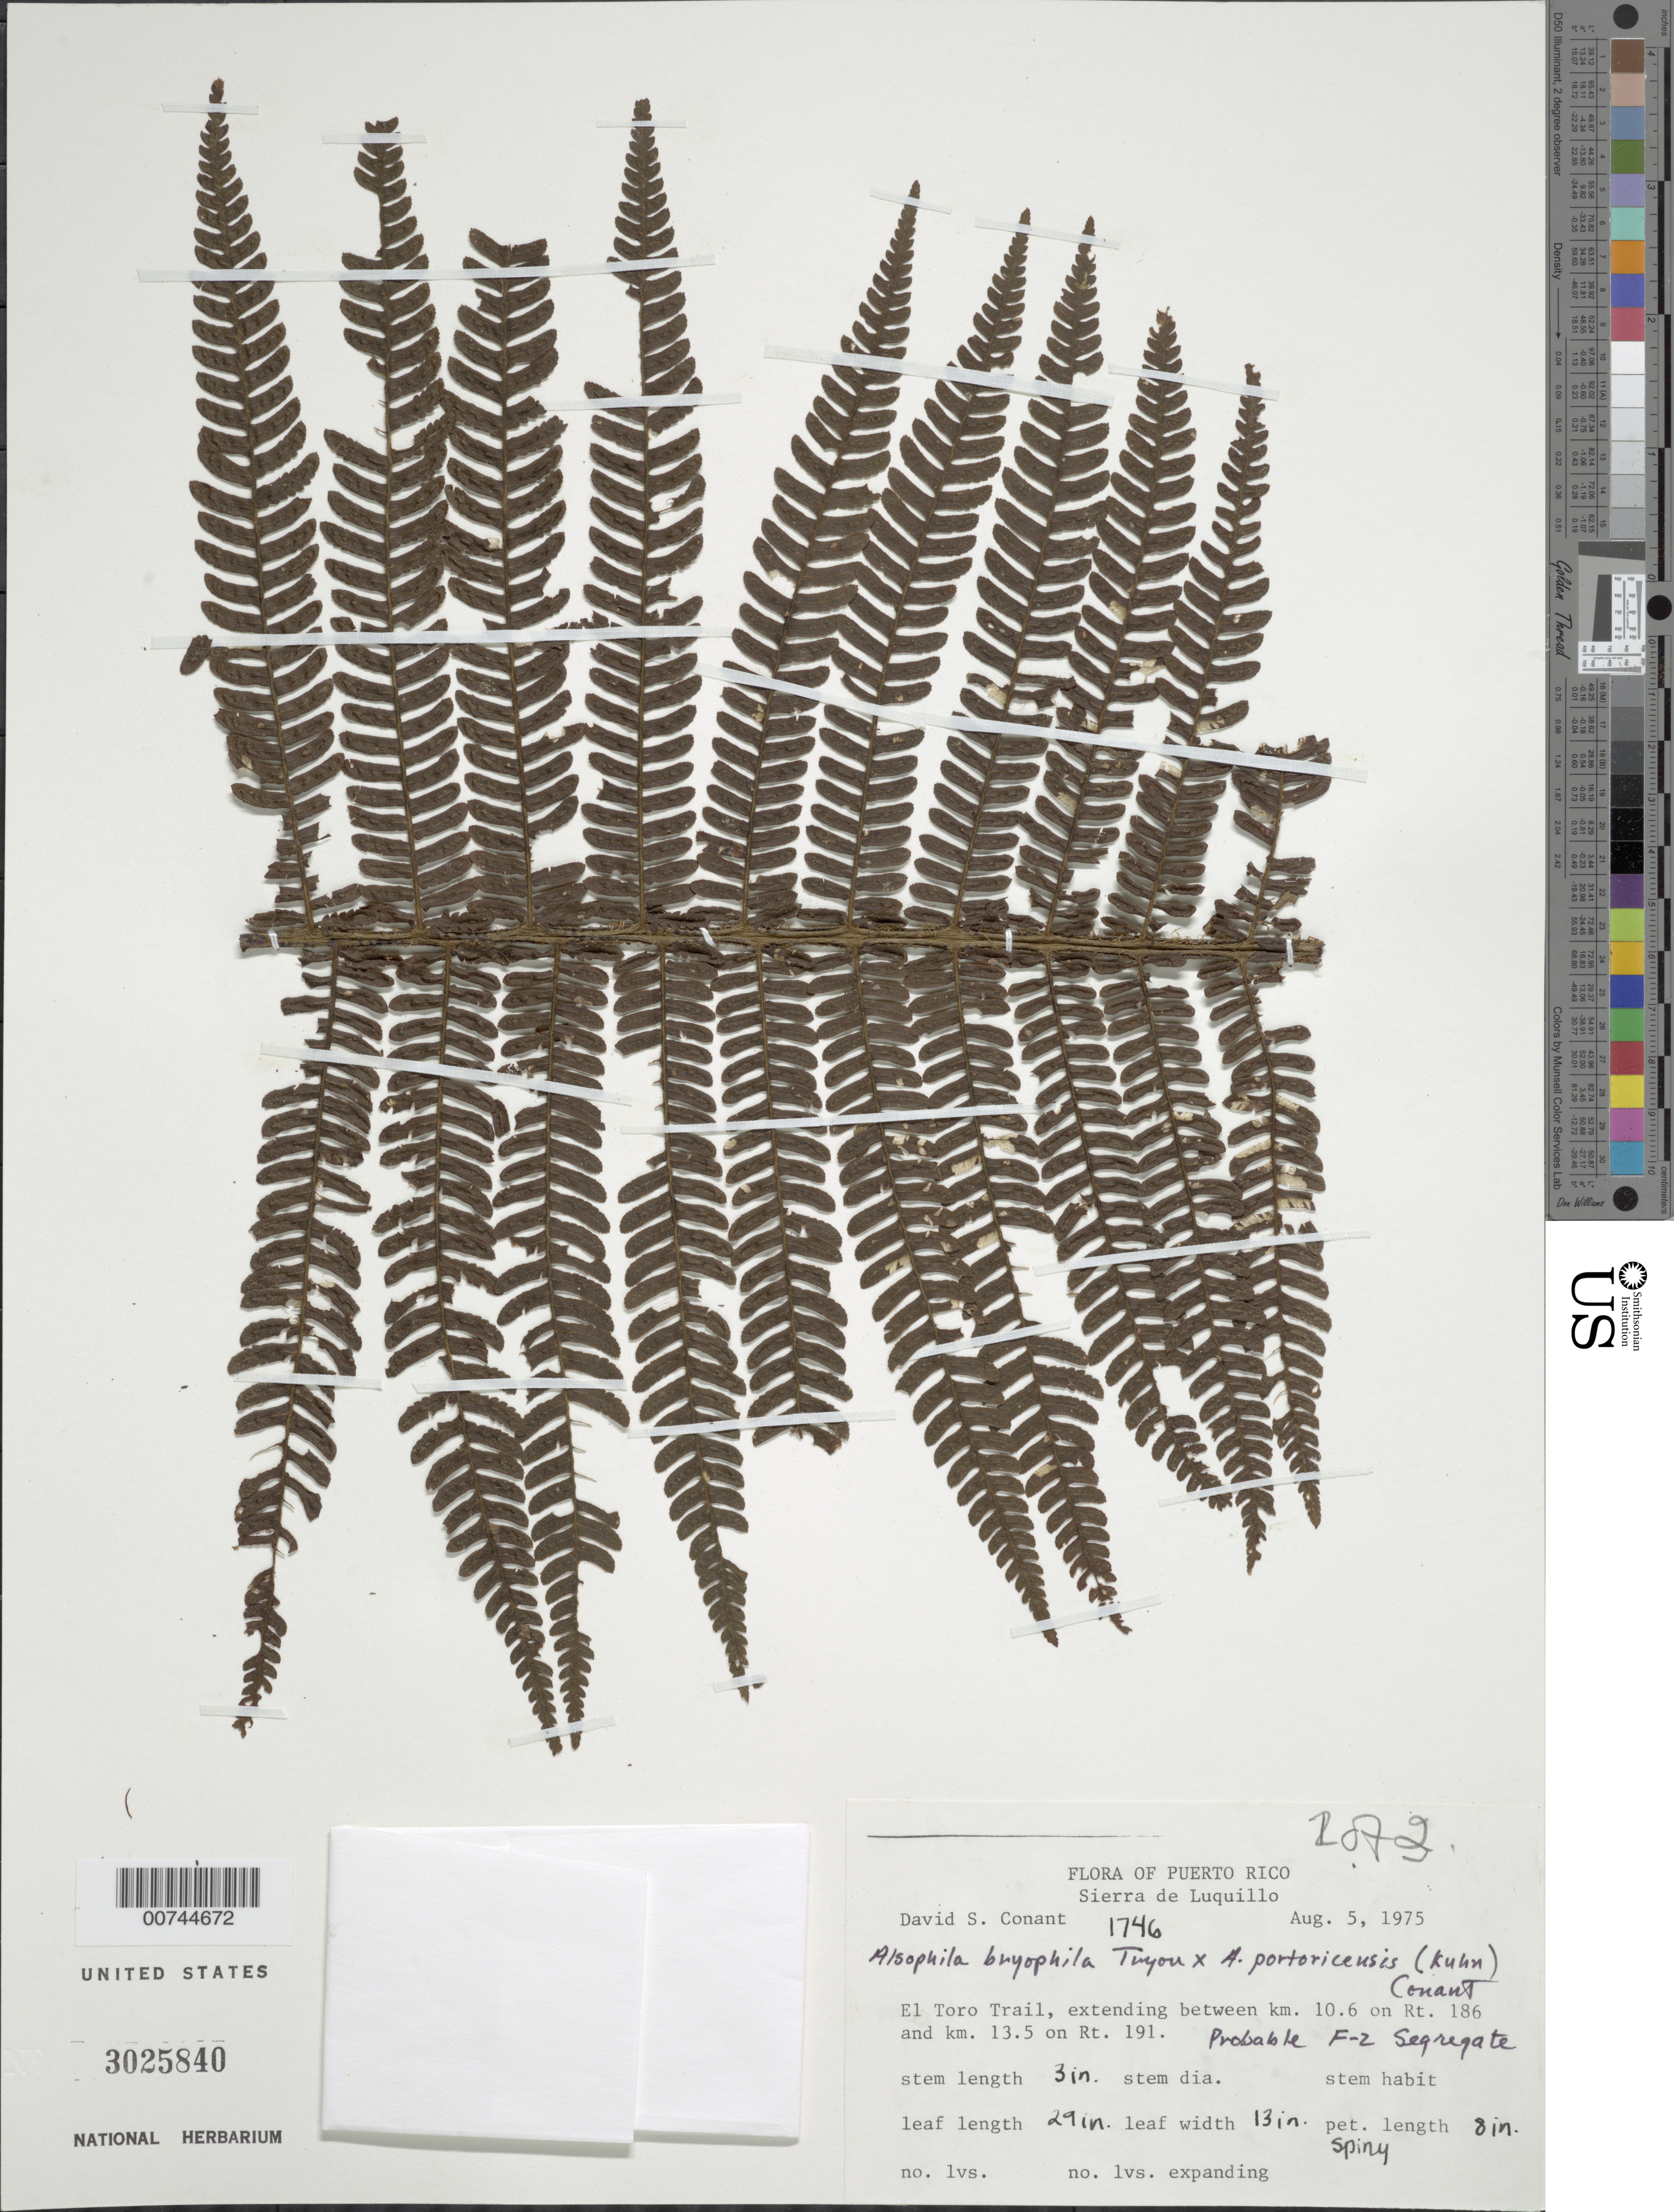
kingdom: Plantae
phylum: Tracheophyta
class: Polypodiopsida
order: Cyatheales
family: Cyatheaceae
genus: Alsophila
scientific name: Alsophila bryophila x A. portoricensis (Spreng. ex Kuhn) D.S. Conant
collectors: D. S. Conant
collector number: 1746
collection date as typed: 05 Aug 1975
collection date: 1975-08-05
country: Puerto Rico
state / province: Luquillo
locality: Sierra de Luquillo. El Toro Trail, extending between km 10.6 on Rt. 186 and km 13.5 on Rt. 191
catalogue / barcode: US 3025840